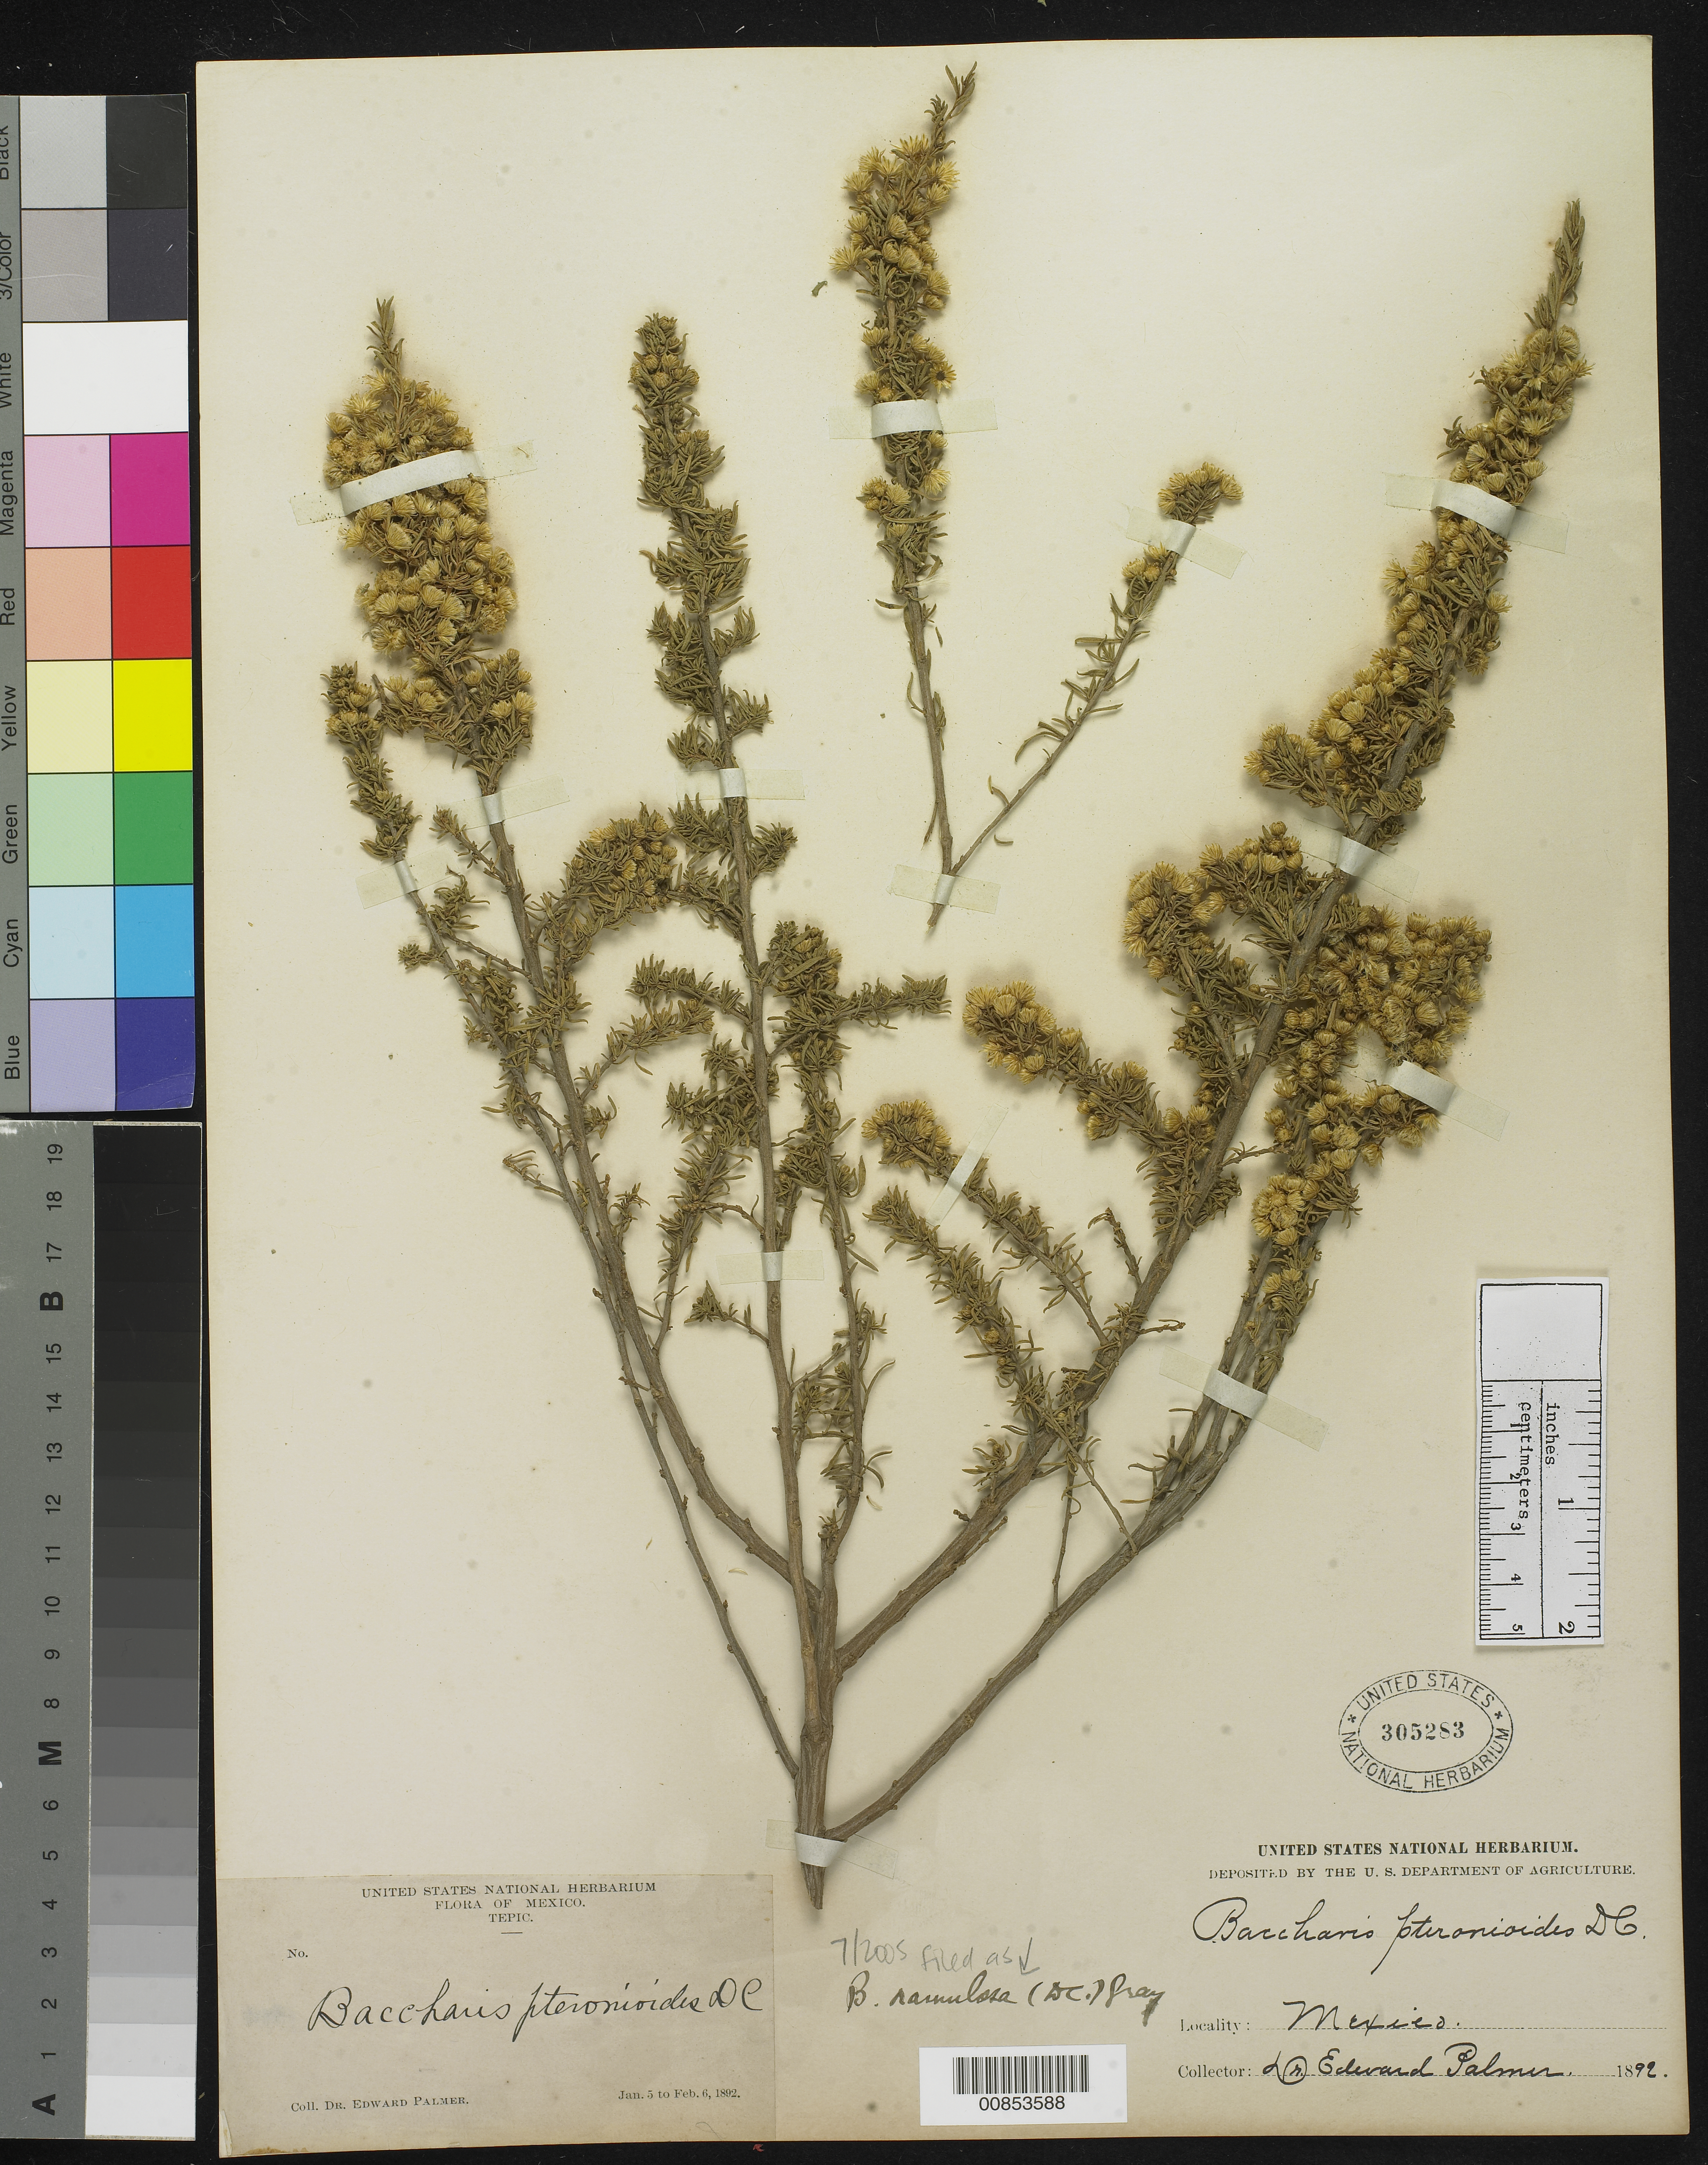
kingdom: Plantae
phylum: Tracheophyta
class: Magnoliopsida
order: Asterales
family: Asteraceae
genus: Baccharis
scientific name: Baccharis pteronioides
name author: DC.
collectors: E. Palmer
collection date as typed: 05 Jan 1892 to 06 Feb 1892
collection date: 1892-01-05/1892-02-06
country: Mexico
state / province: Nayarit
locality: Tepic, Nayarit.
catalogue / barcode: US 305283